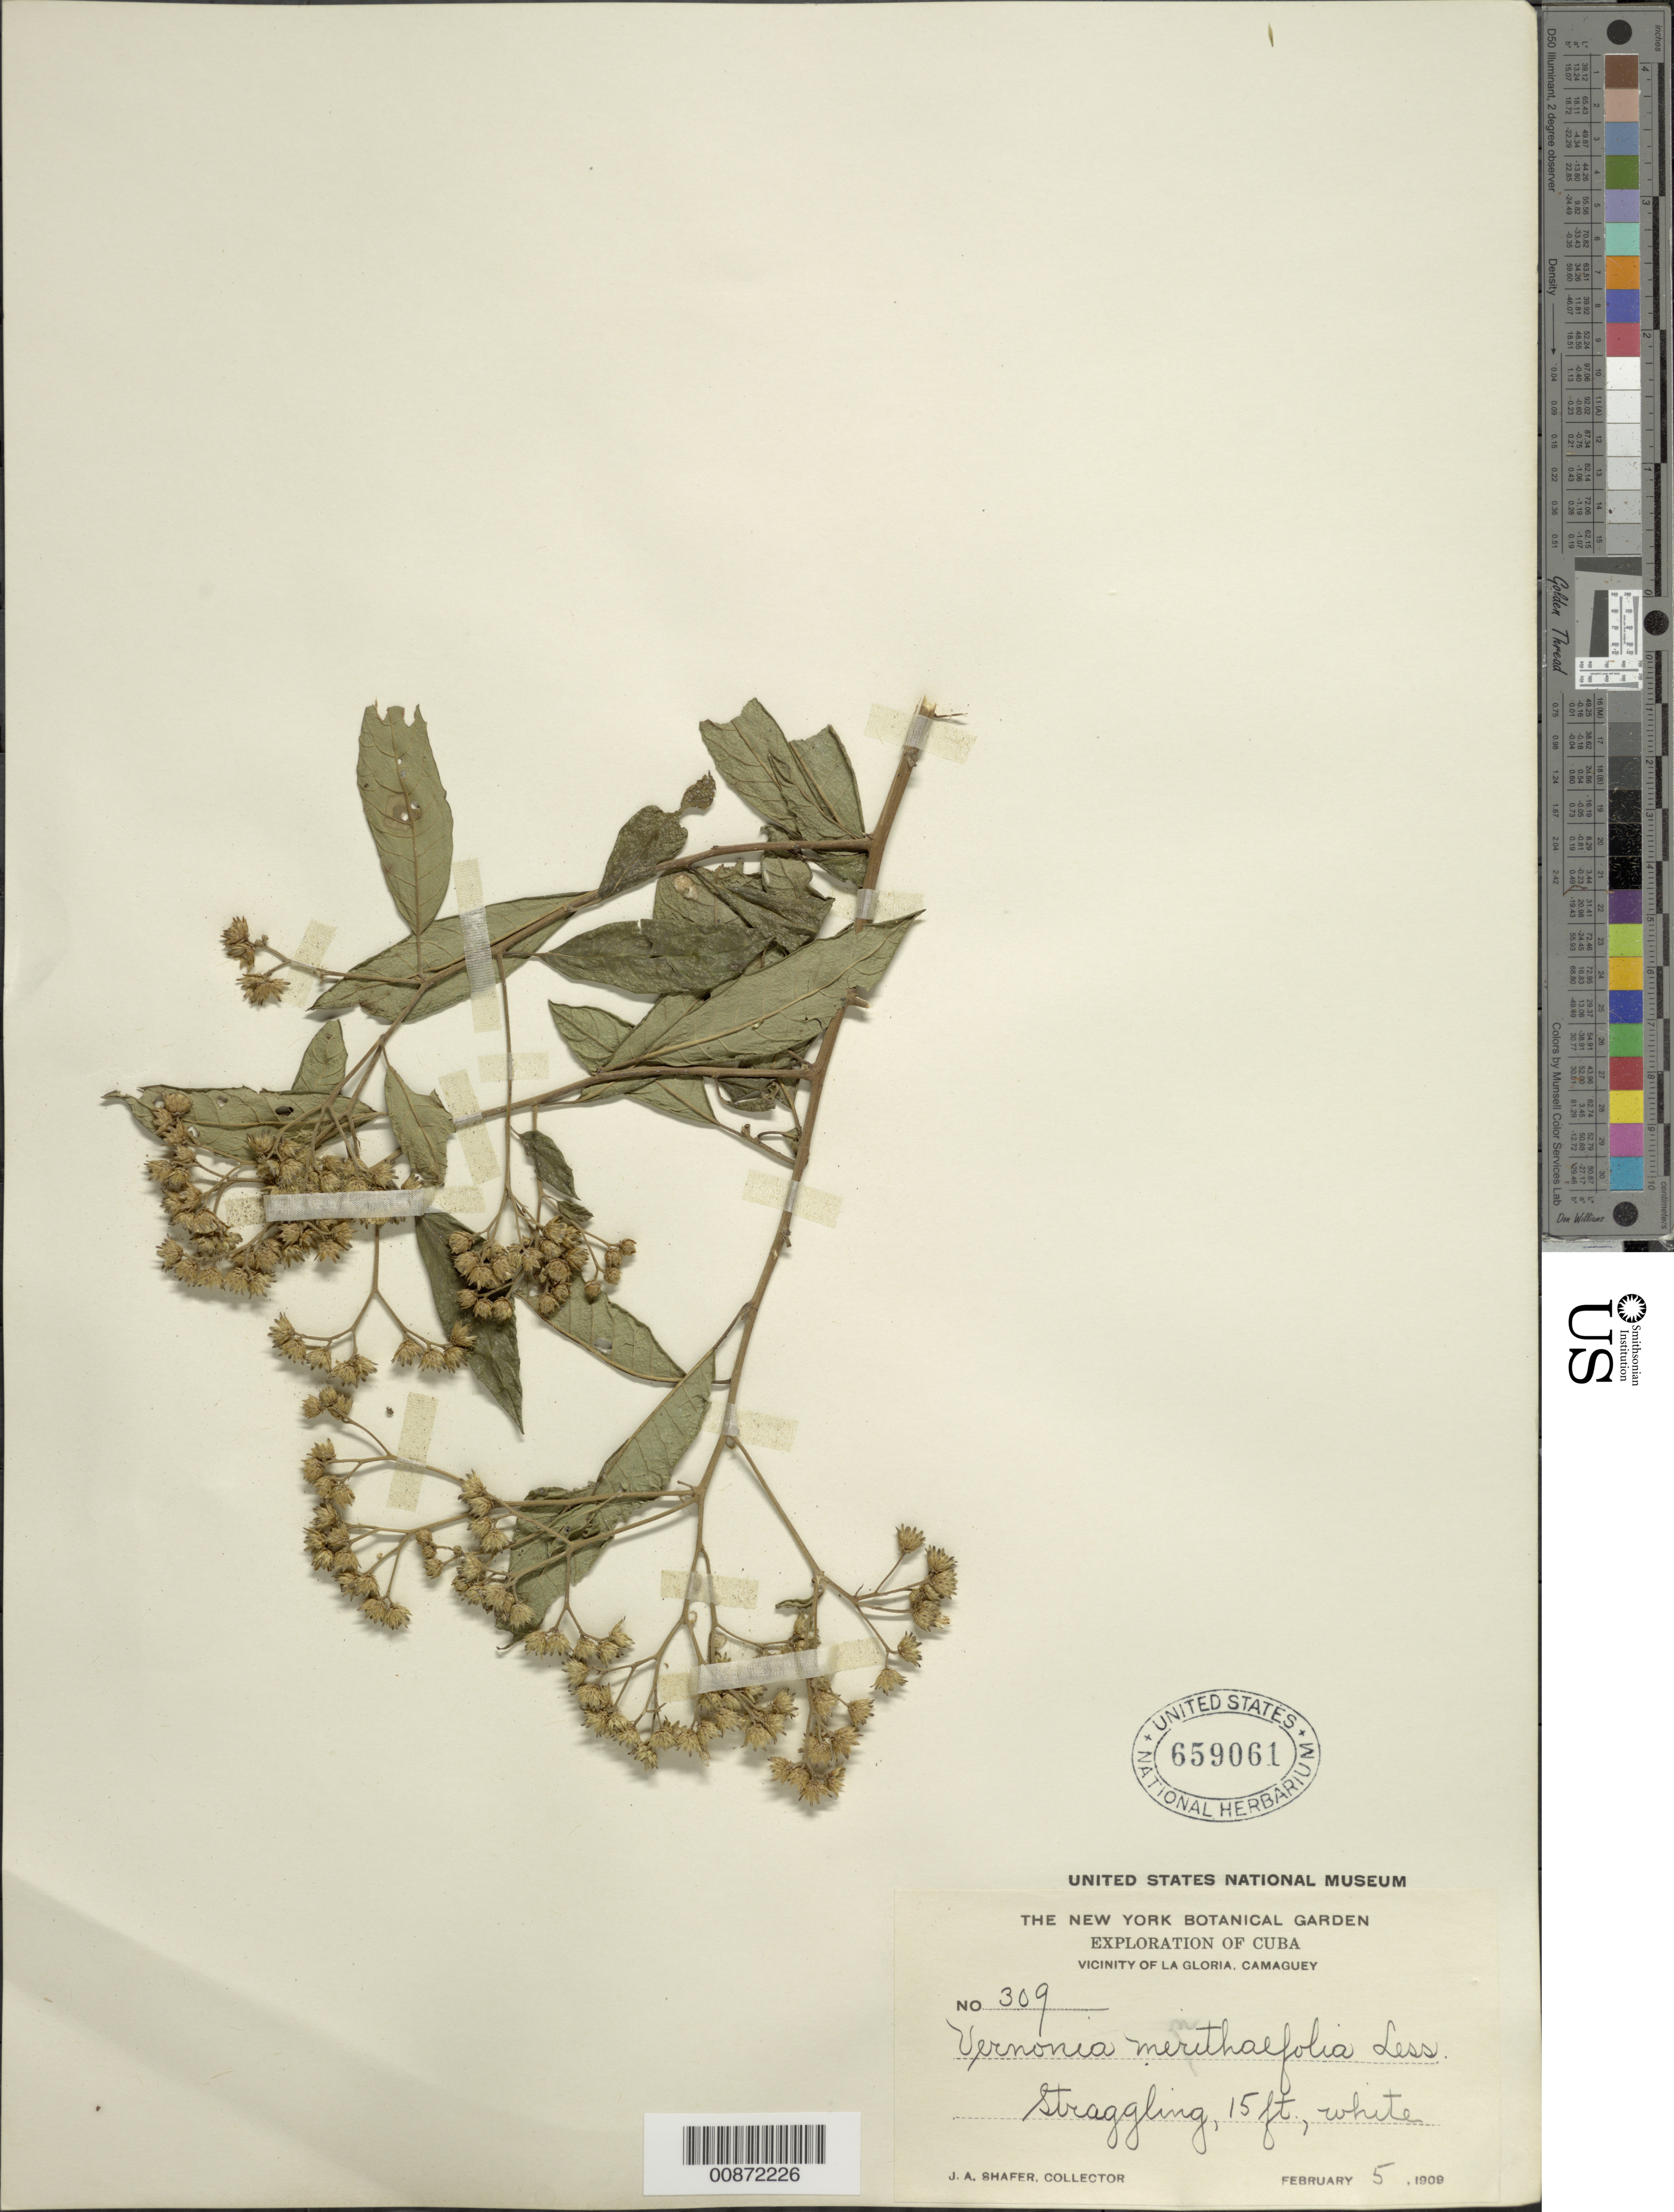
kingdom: Plantae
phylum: Tracheophyta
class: Magnoliopsida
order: Asterales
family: Asteraceae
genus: Vernonanthura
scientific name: Vernonanthura menthifolia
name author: (Poepp. ex Spreng.) H. Rob.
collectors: J. A. Shafer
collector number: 309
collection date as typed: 05 Feb 1909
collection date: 1909-02-05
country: Cuba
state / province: Camaguey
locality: Vicinity of La Gloria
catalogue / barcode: US 659061